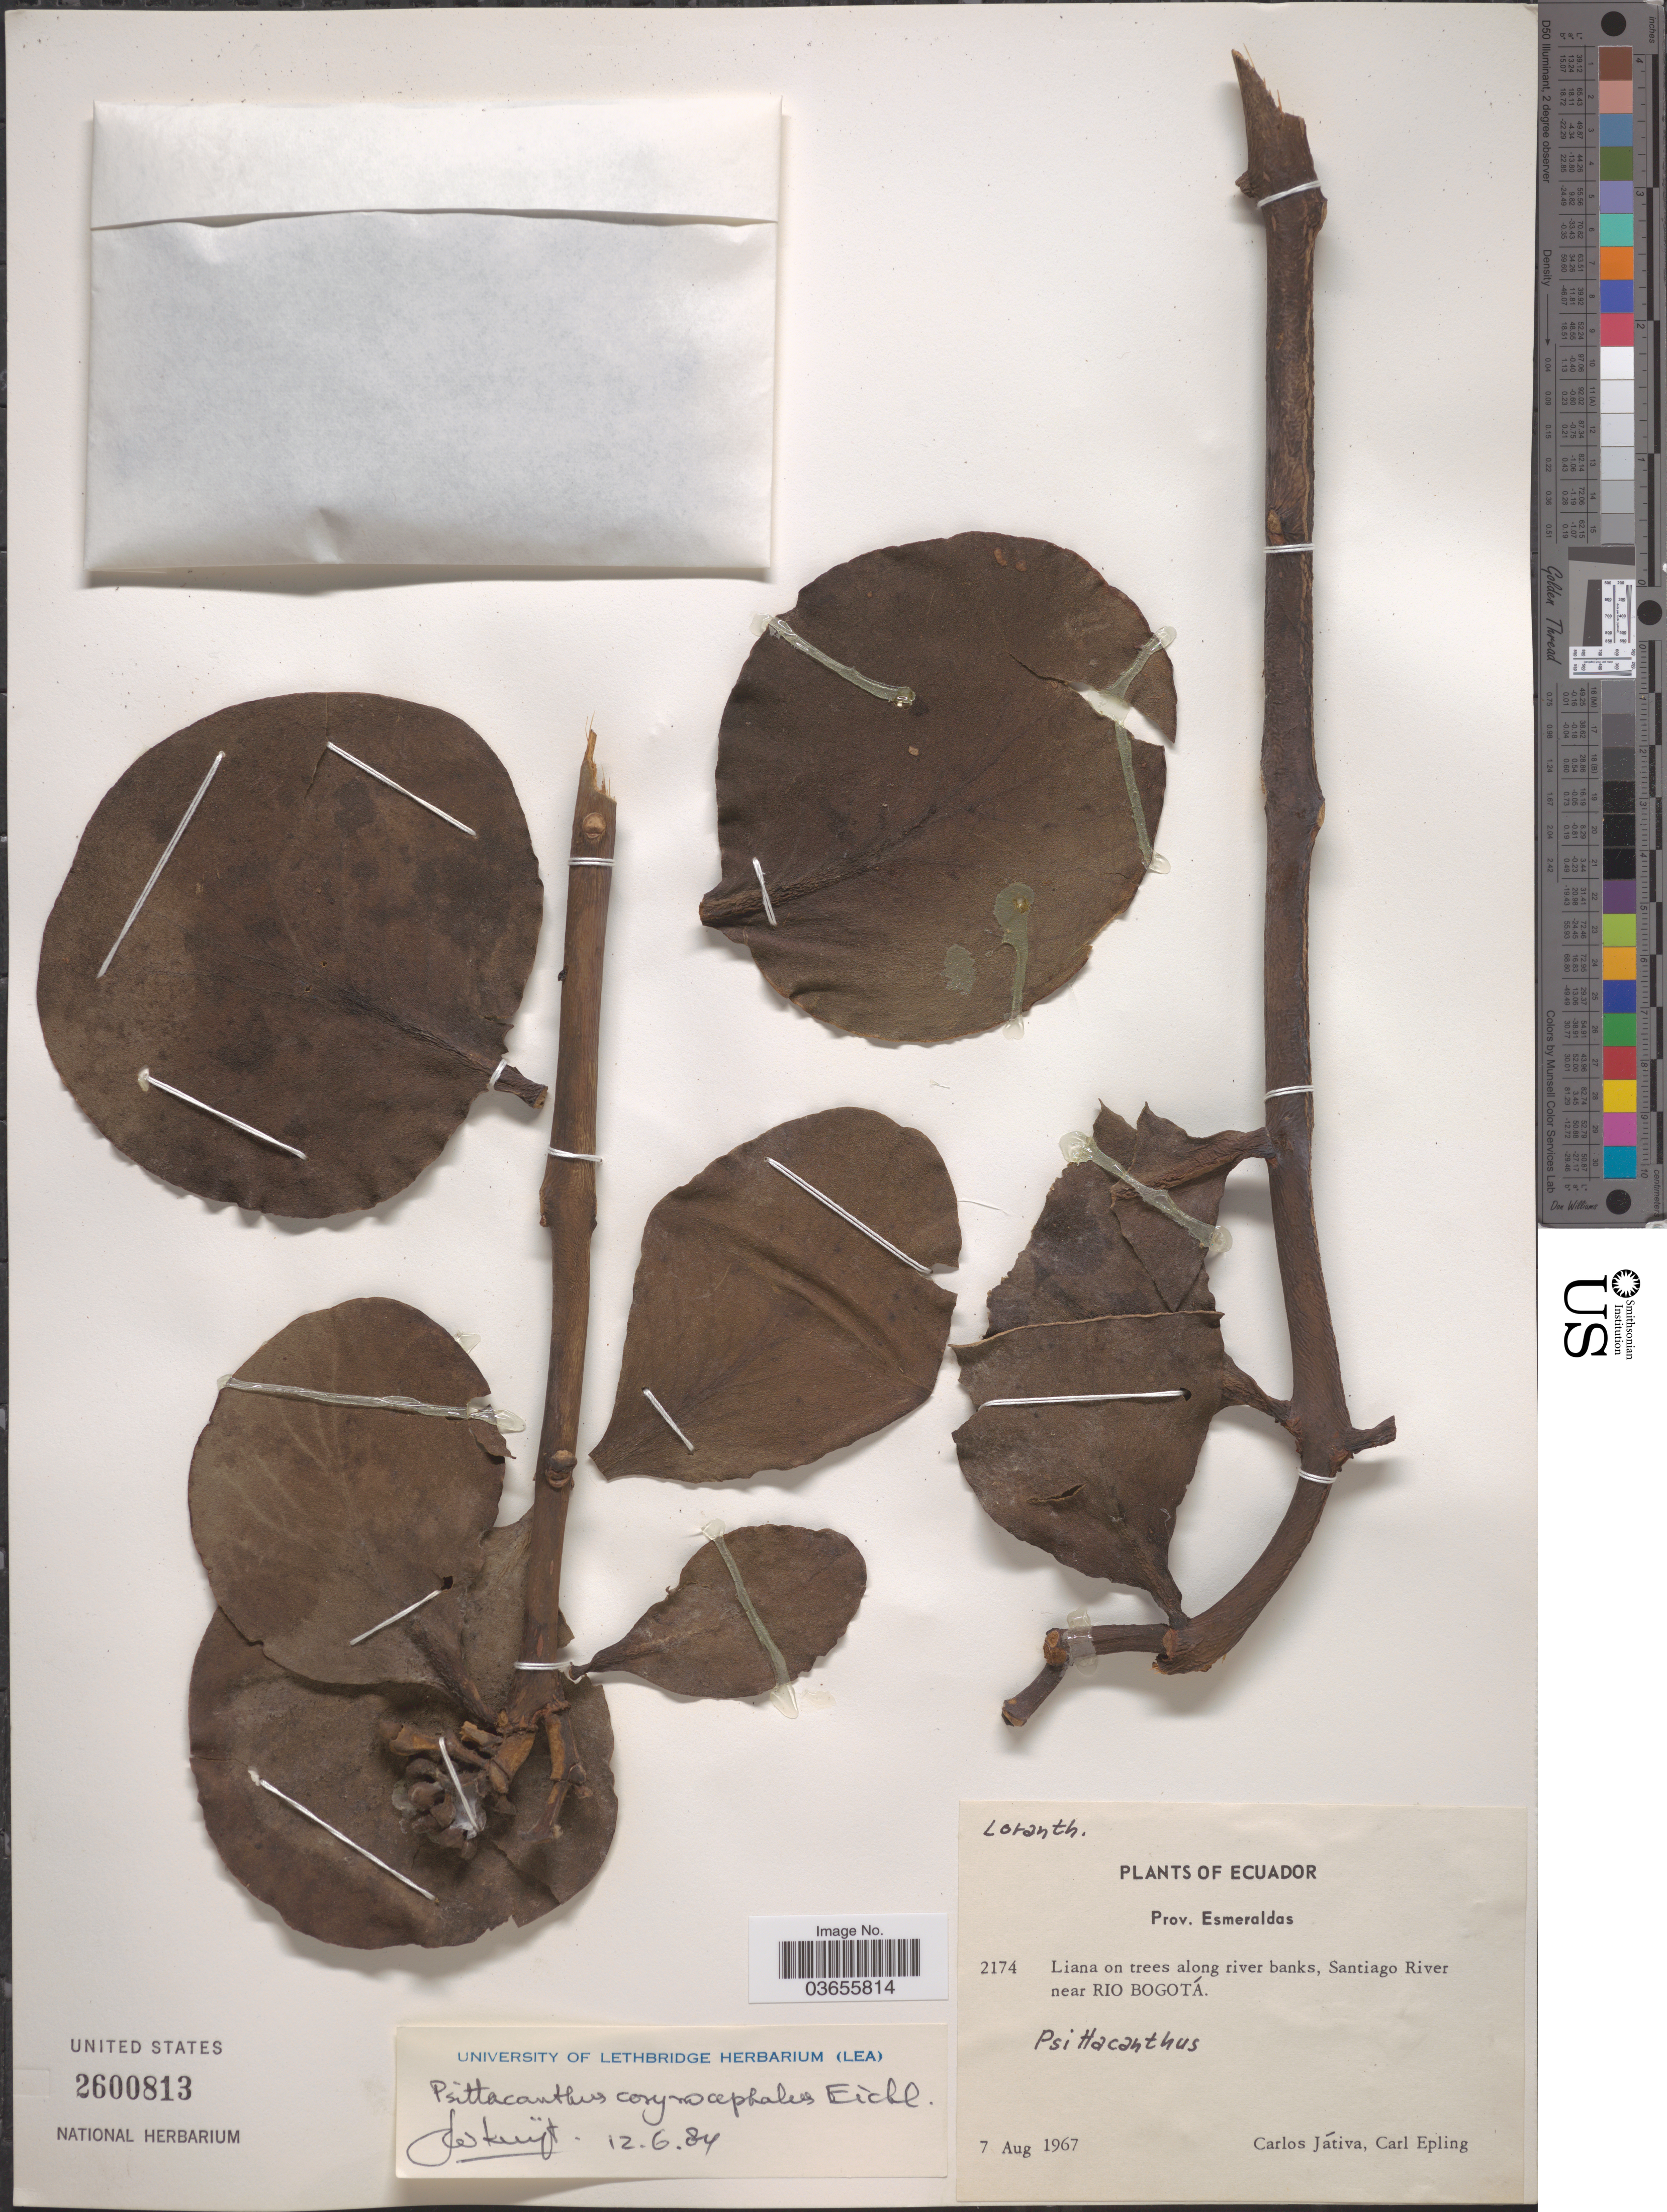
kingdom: Plantae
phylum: Tracheophyta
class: Magnoliopsida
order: Santalales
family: Loranthaceae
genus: Psittacanthus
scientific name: Psittacanthus corynocephalus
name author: Eichler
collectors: C. D. Játiva & C. C. Epling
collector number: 2174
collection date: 1967-08-07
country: Ecuador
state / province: Esmeraldas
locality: Liana on trees along river banks, Santiago River near Rio Bogotá.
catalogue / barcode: US 2600813